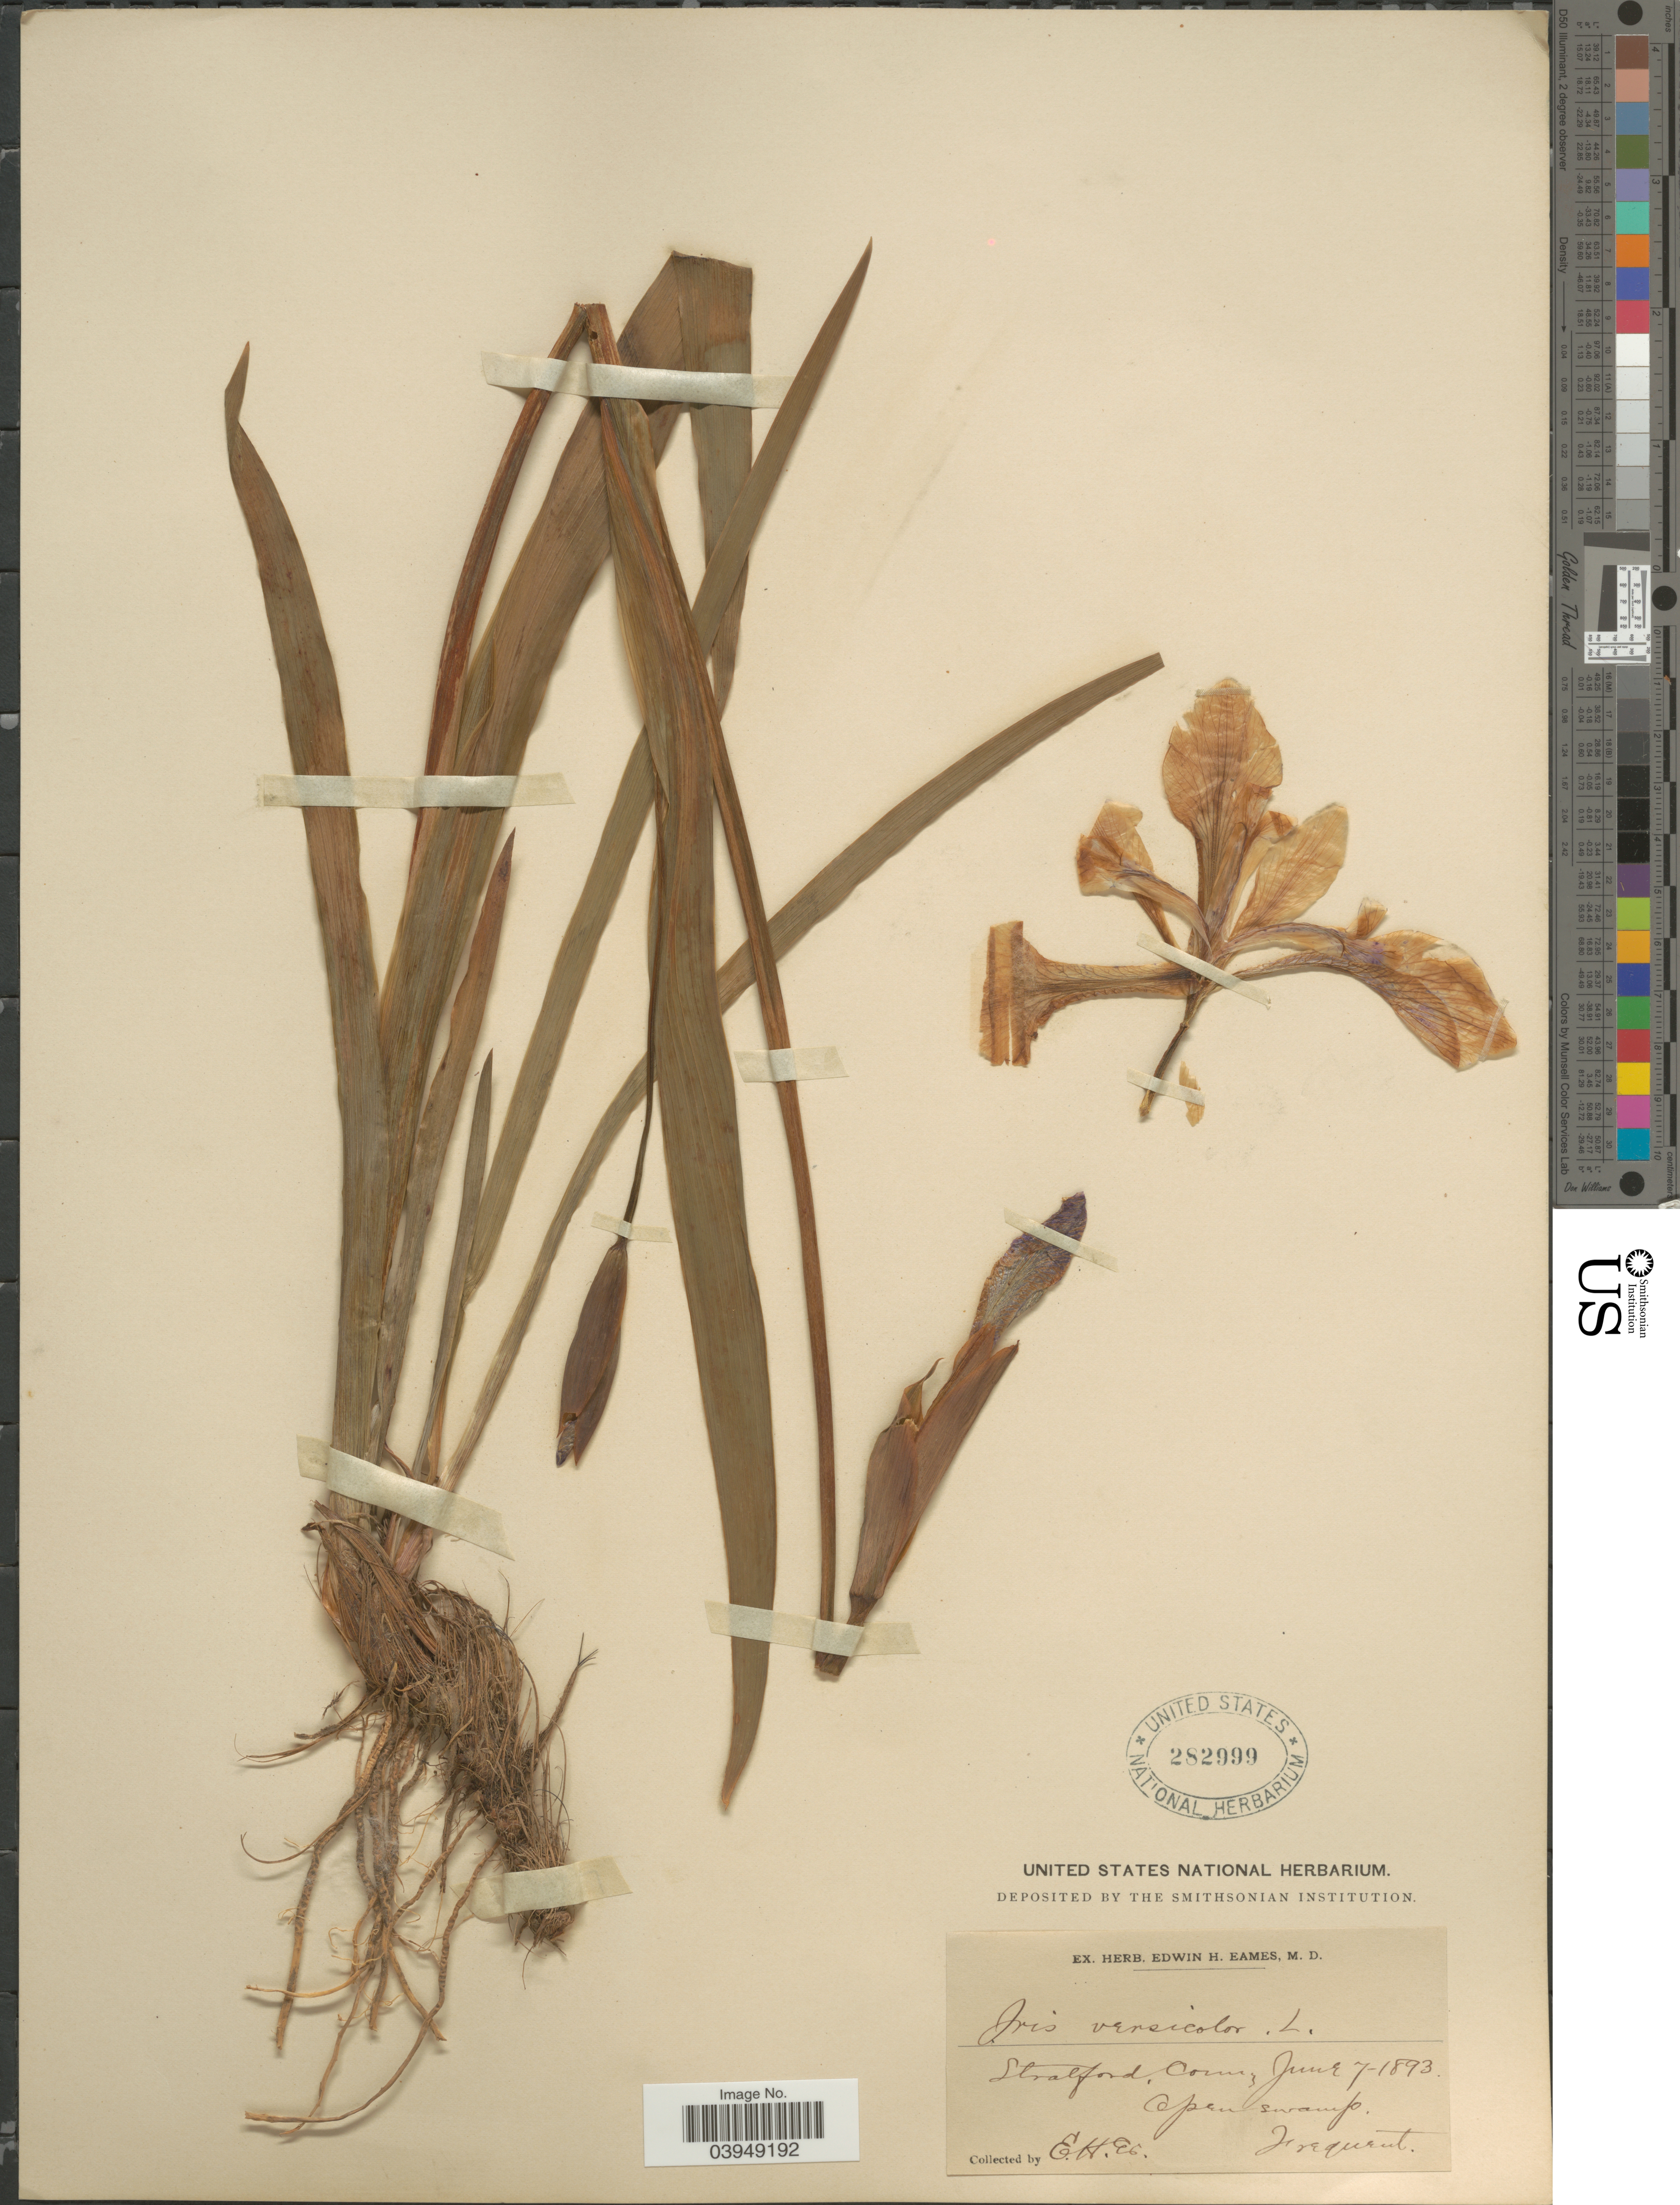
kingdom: Plantae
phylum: Tracheophyta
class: Liliopsida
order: Asparagales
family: Iridaceae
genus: Iris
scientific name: Iris versicolor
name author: L.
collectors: E. H. Eames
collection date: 1893-06-07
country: United States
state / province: Connecticut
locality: Stratford.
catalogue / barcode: US 282999